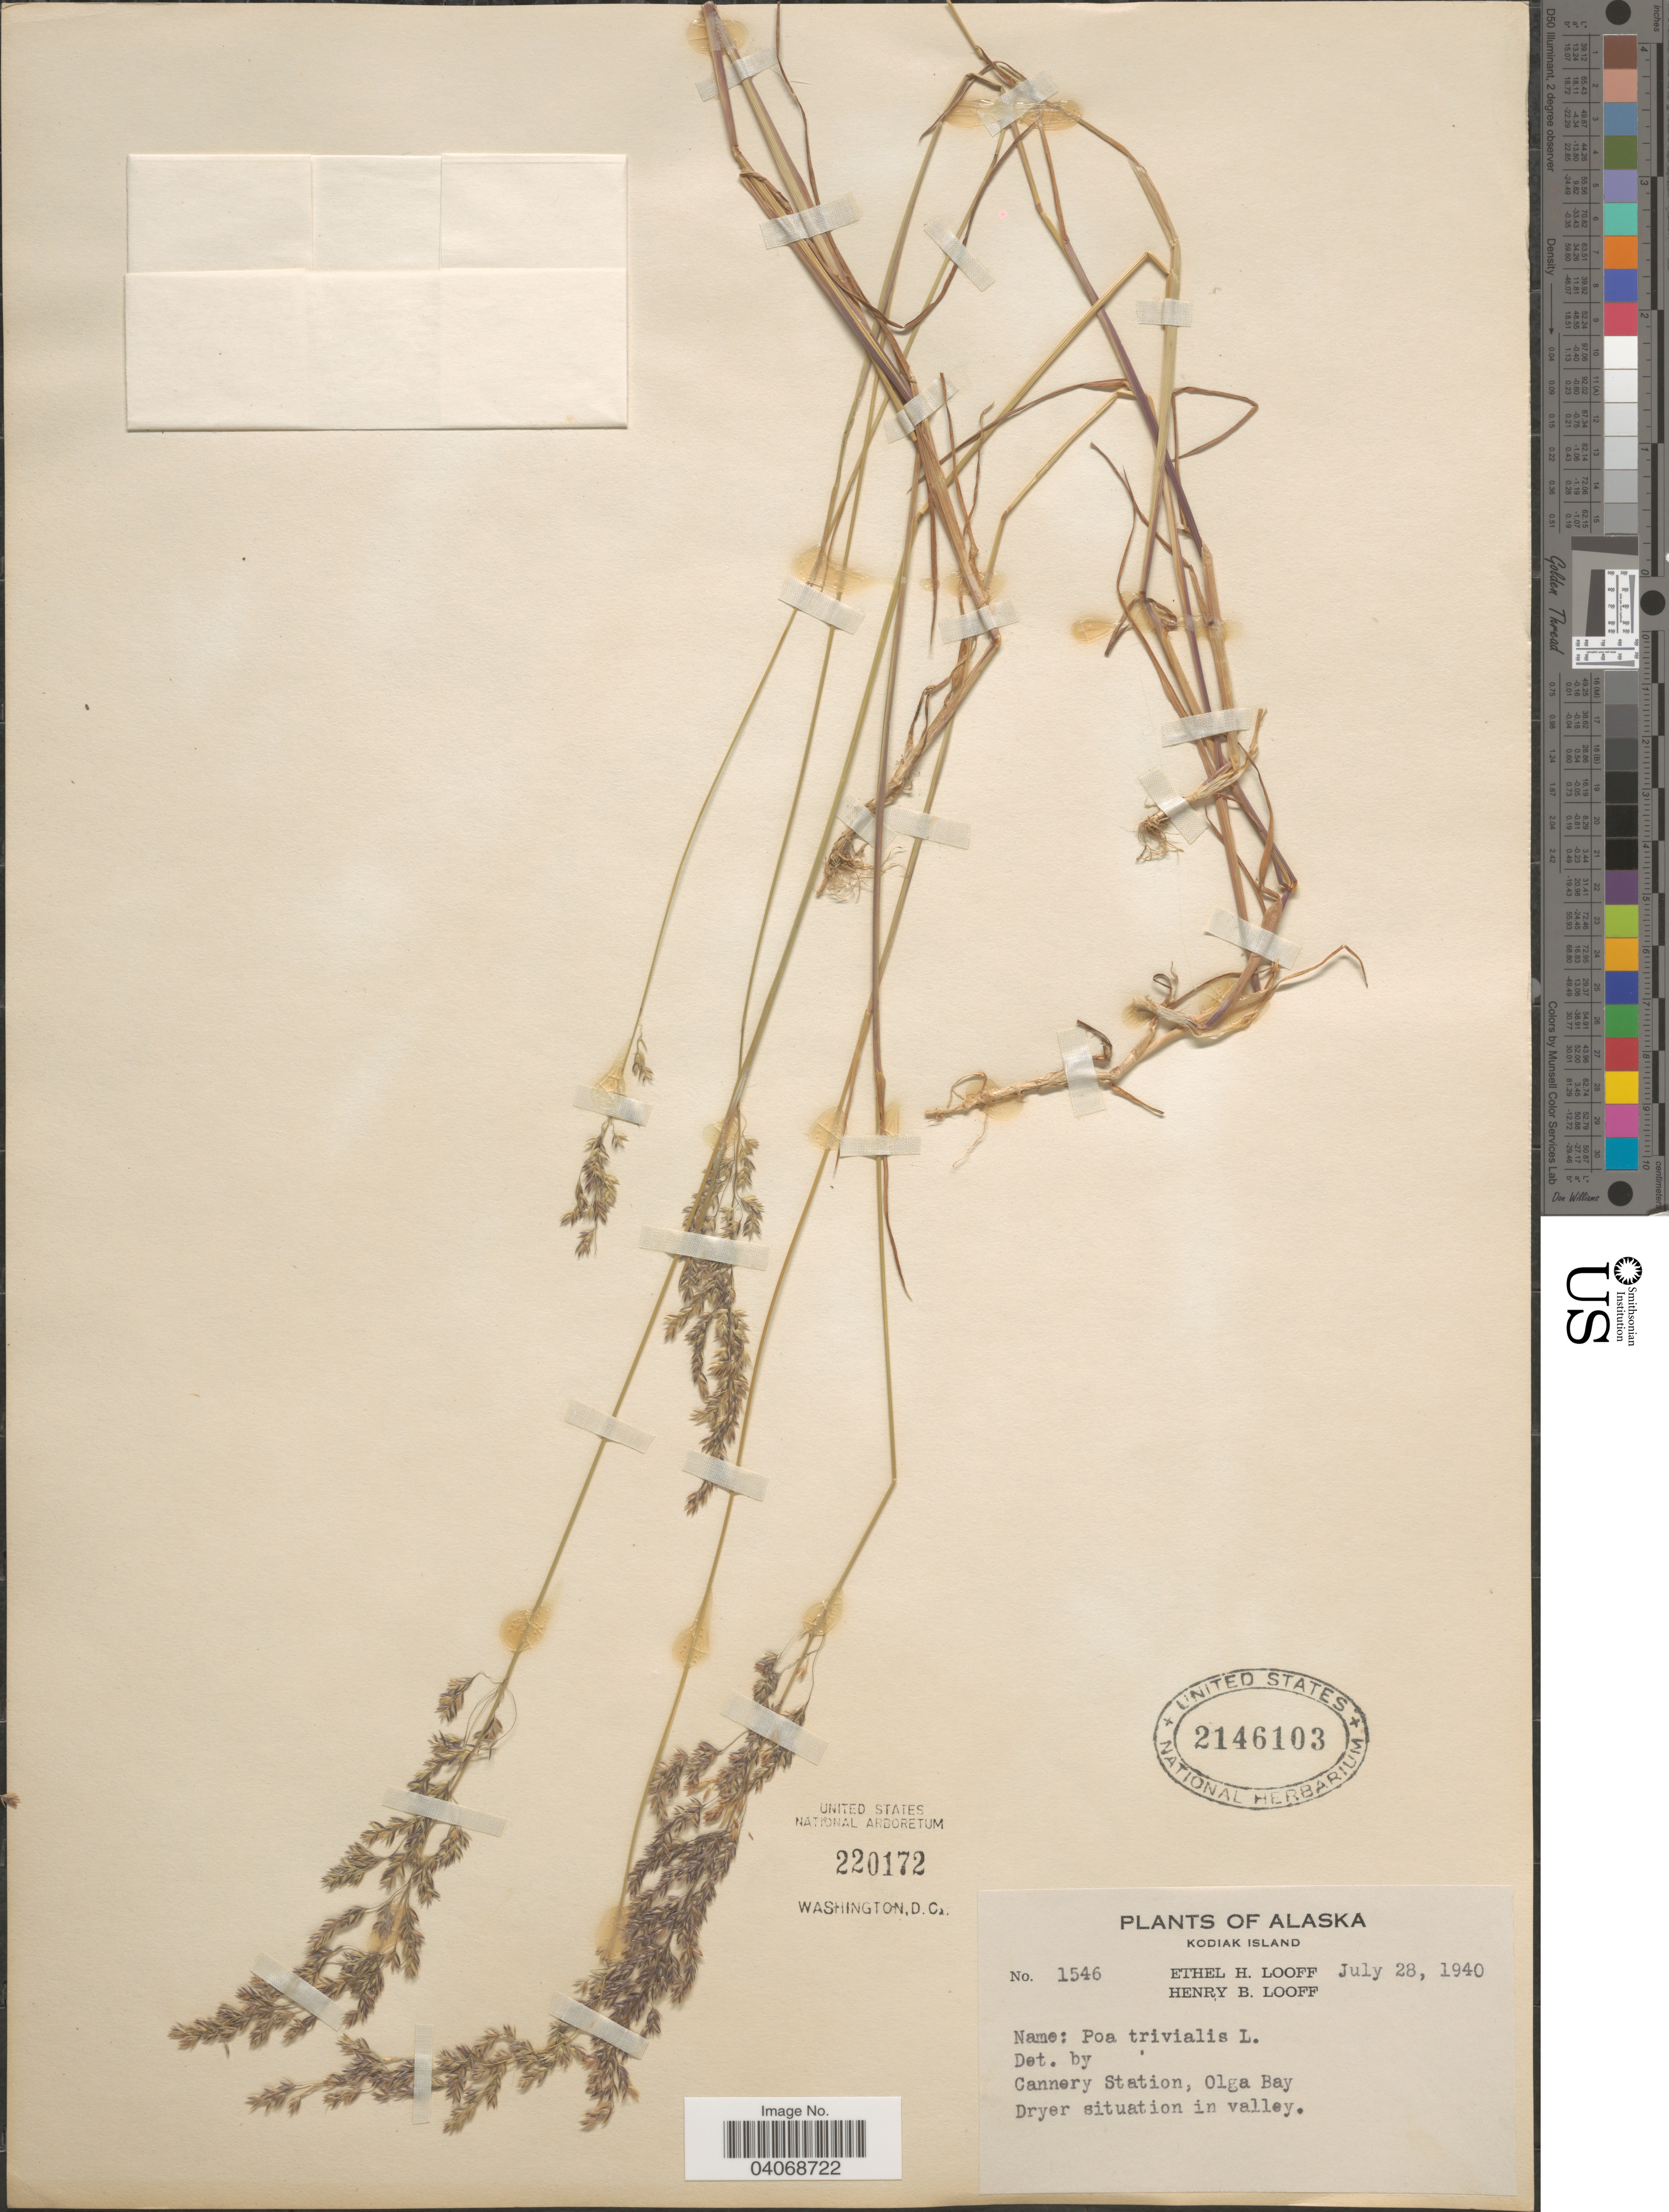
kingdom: Plantae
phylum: Tracheophyta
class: Liliopsida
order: Poales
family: Poaceae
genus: Poa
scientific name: Poa trivialis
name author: L.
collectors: E. Looff & H. Looff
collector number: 1546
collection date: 1940-07-28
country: United States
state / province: Alaska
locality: Kodiak Island. Cannery Station, Olga Bay. Dryer situation in valley.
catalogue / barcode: US 2146103